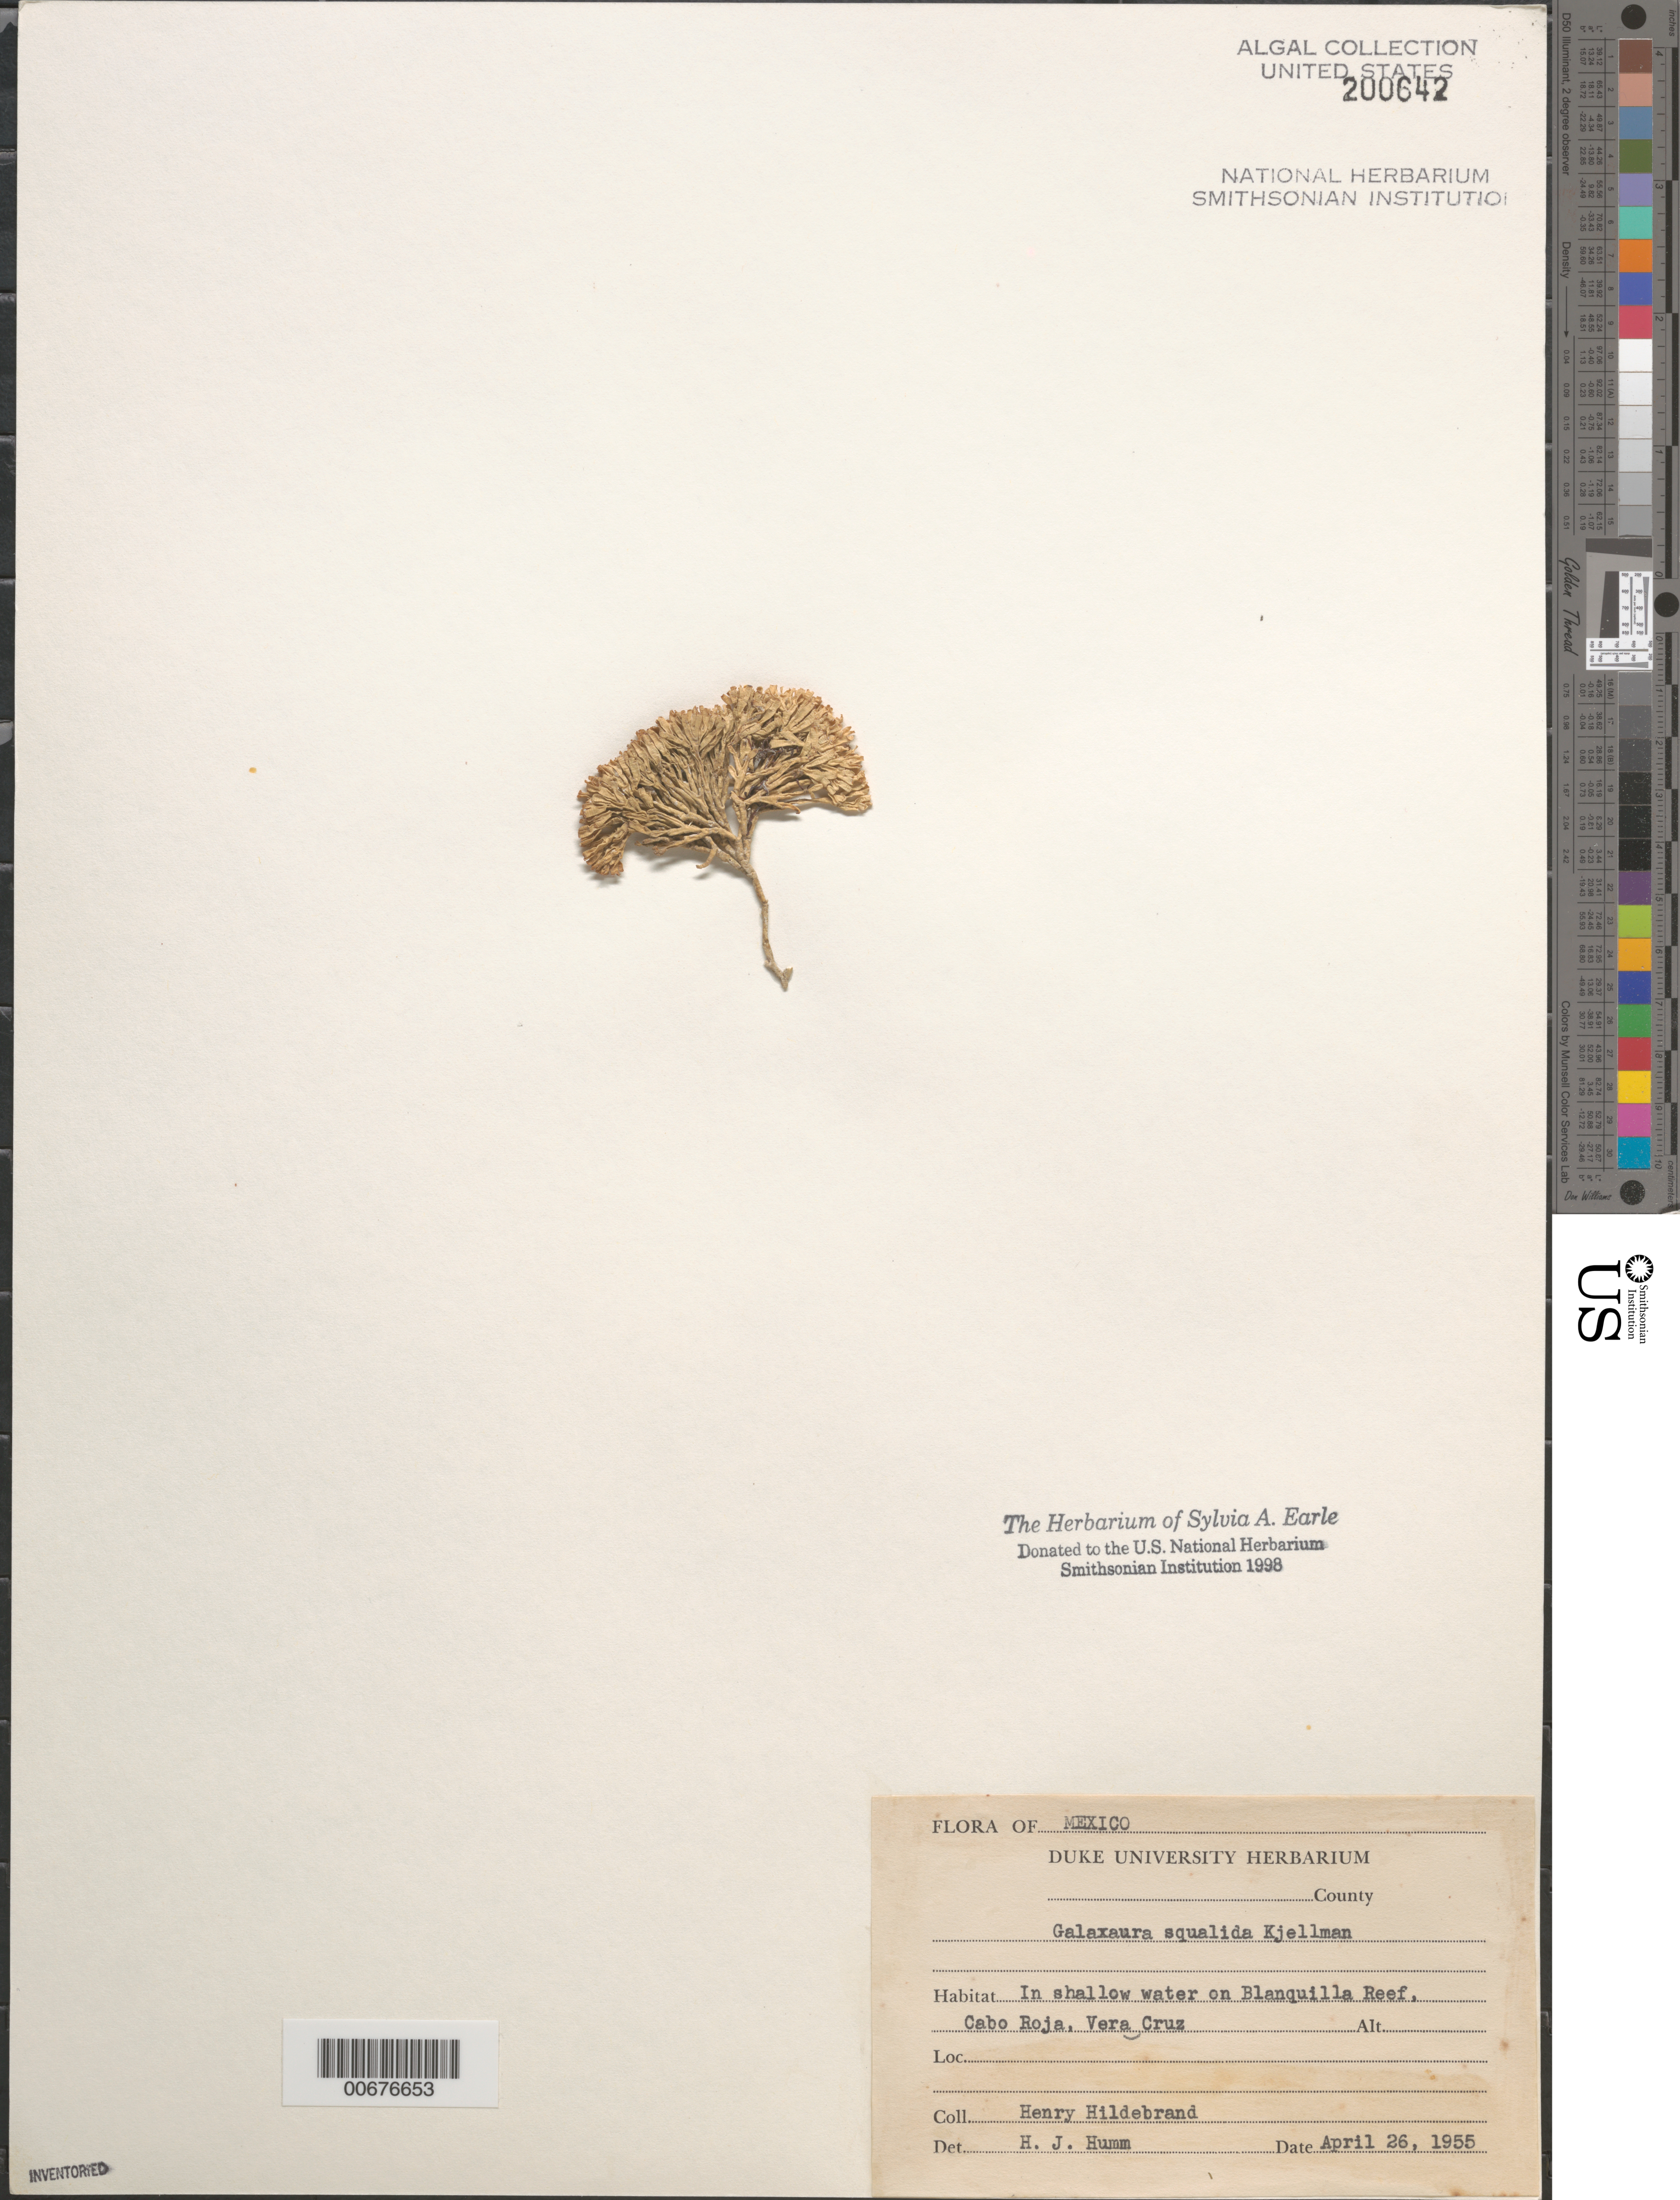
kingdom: Plantae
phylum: Rhodophyta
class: Florideophyceae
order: Nemaliales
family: Galaxauraceae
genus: Galaxaura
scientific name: Galaxaura rugosa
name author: (Ellis & Sol.) J.V.Lamouroux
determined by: Algae name updating Project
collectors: H. Hildebrand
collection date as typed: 26 Apr 1955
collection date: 1955-04-26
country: Mexico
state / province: Veracruz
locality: Blanquilla Reef, Cabo Roja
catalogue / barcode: US 200642